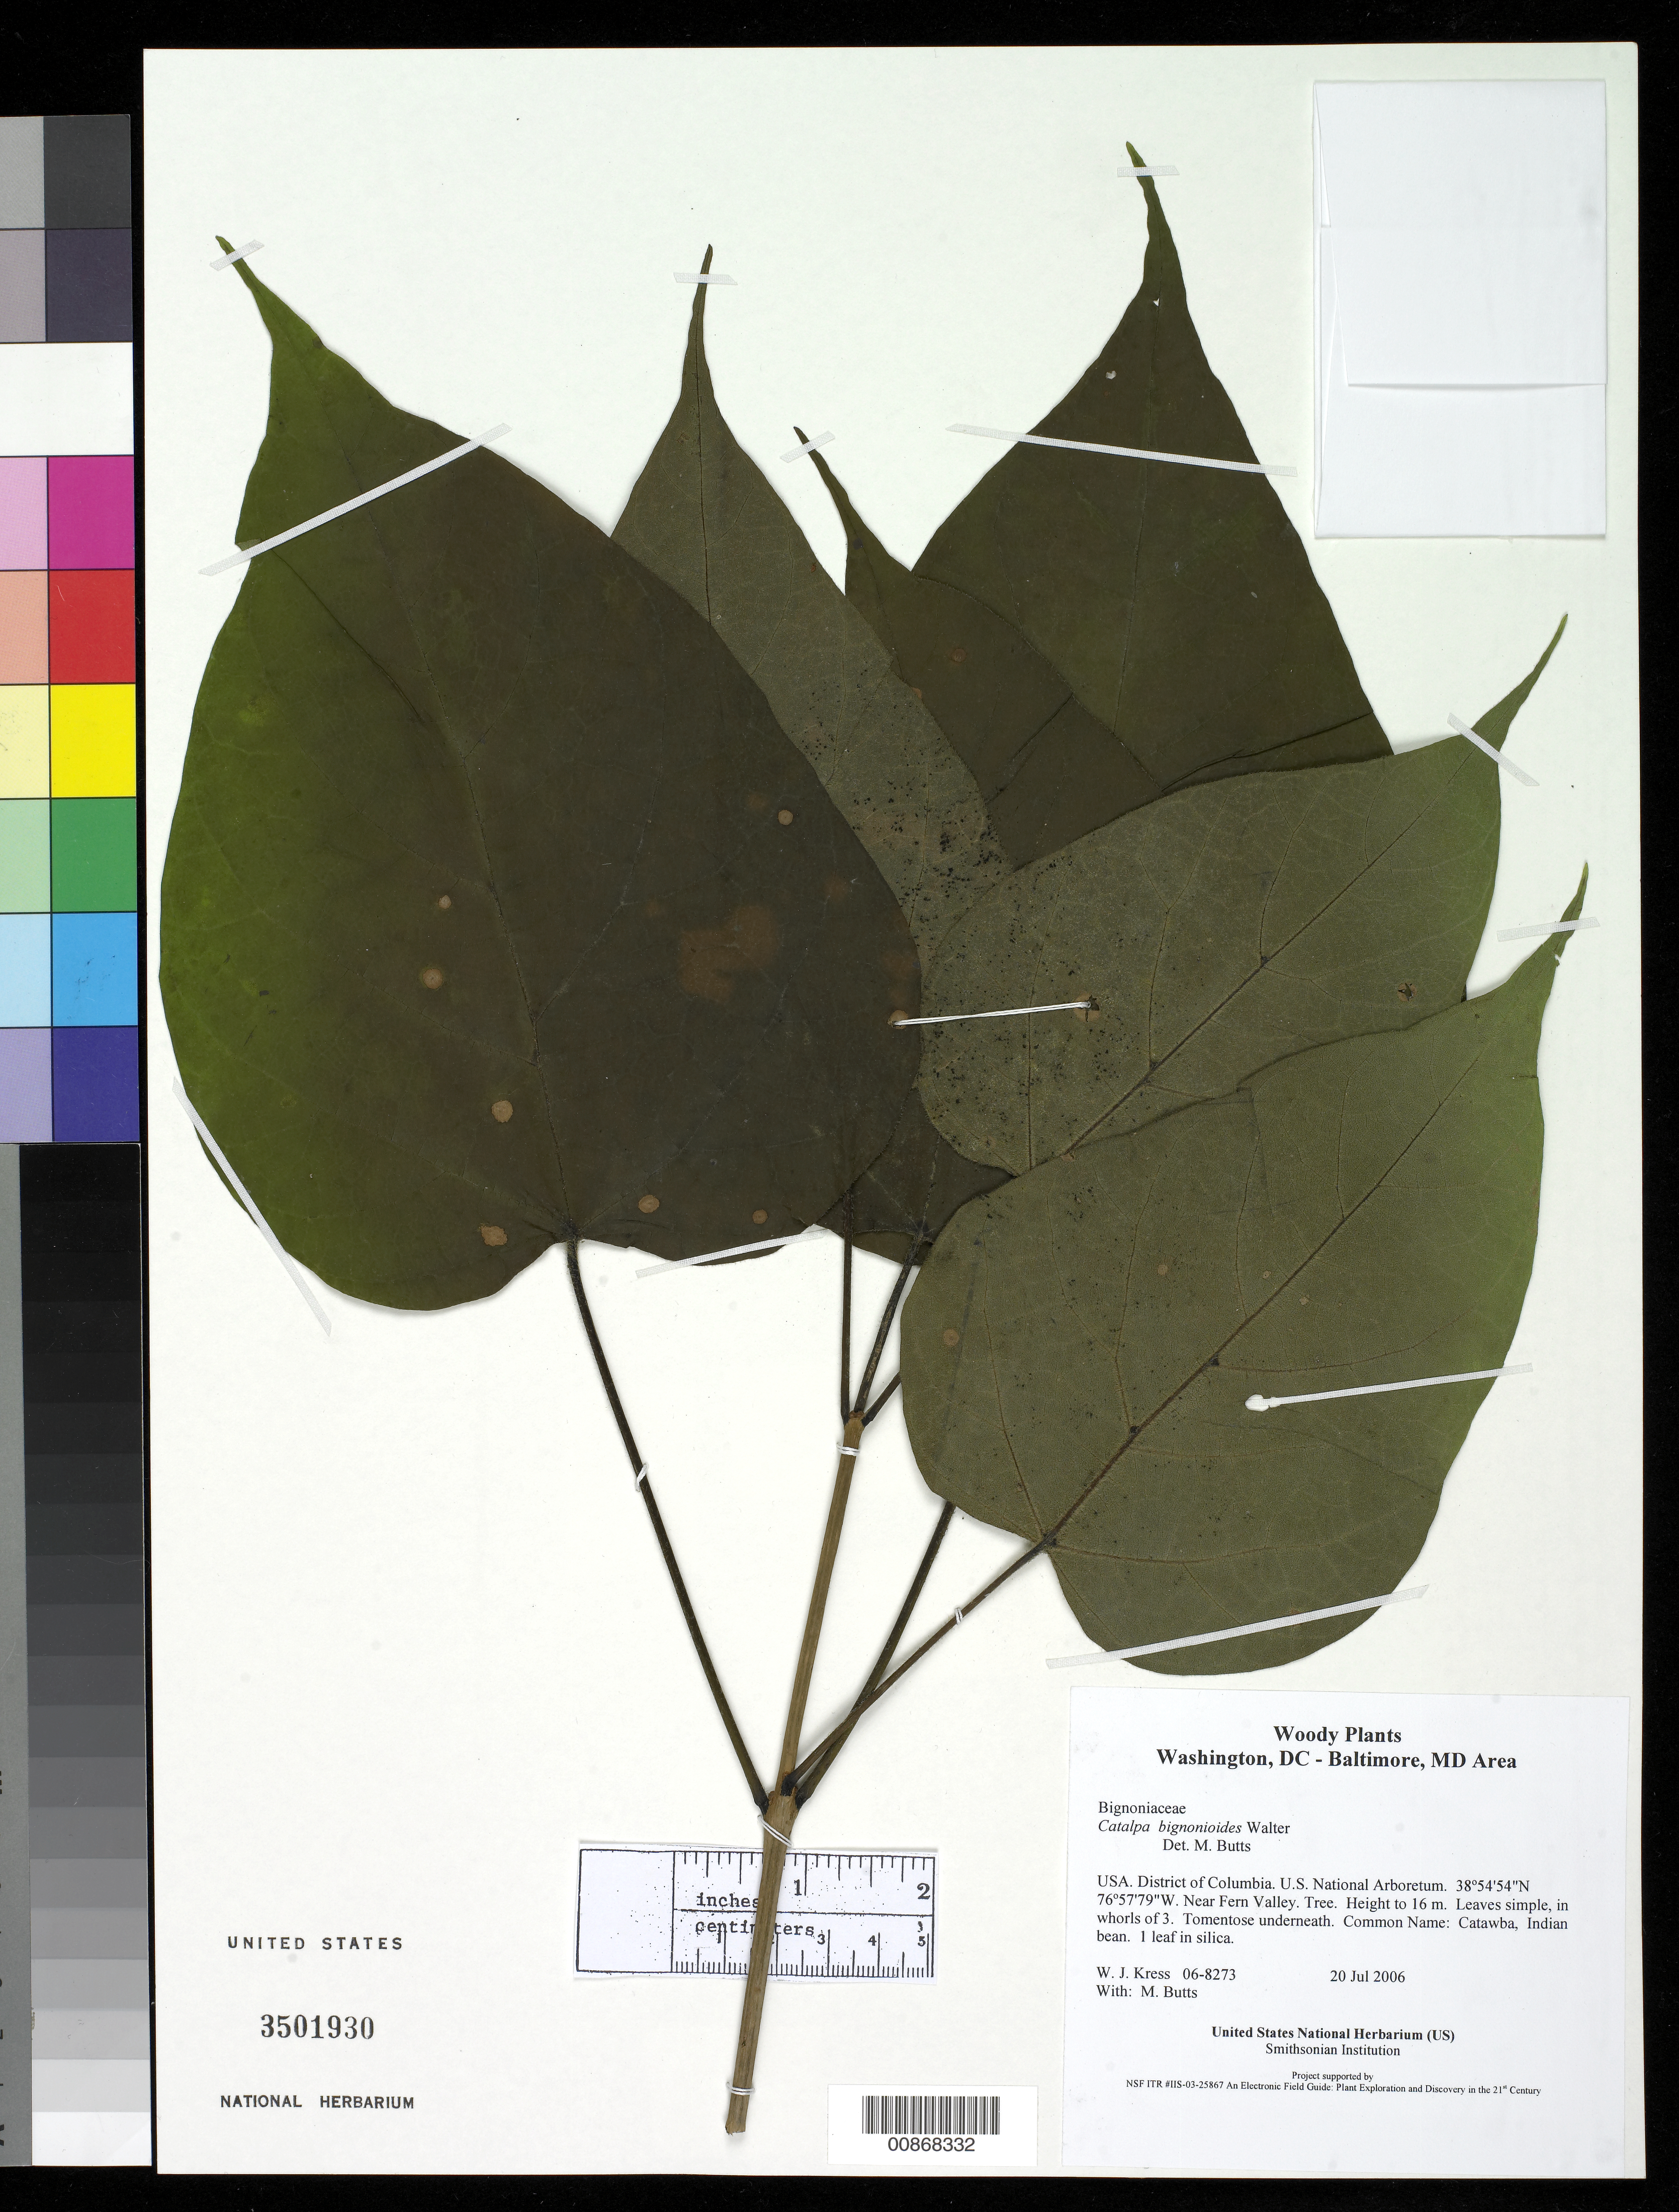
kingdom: Plantae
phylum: Tracheophyta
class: Magnoliopsida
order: Lamiales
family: Bignoniaceae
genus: Catalpa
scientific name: Catalpa bignonioides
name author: Walter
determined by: Butts, M. B.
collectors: W. J. Kress & M. B. Butts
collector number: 06-8273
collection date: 2006-07-20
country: United States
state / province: District of Columbia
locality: U.S. National Arboretum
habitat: Near Fern Valley.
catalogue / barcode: US 3501930